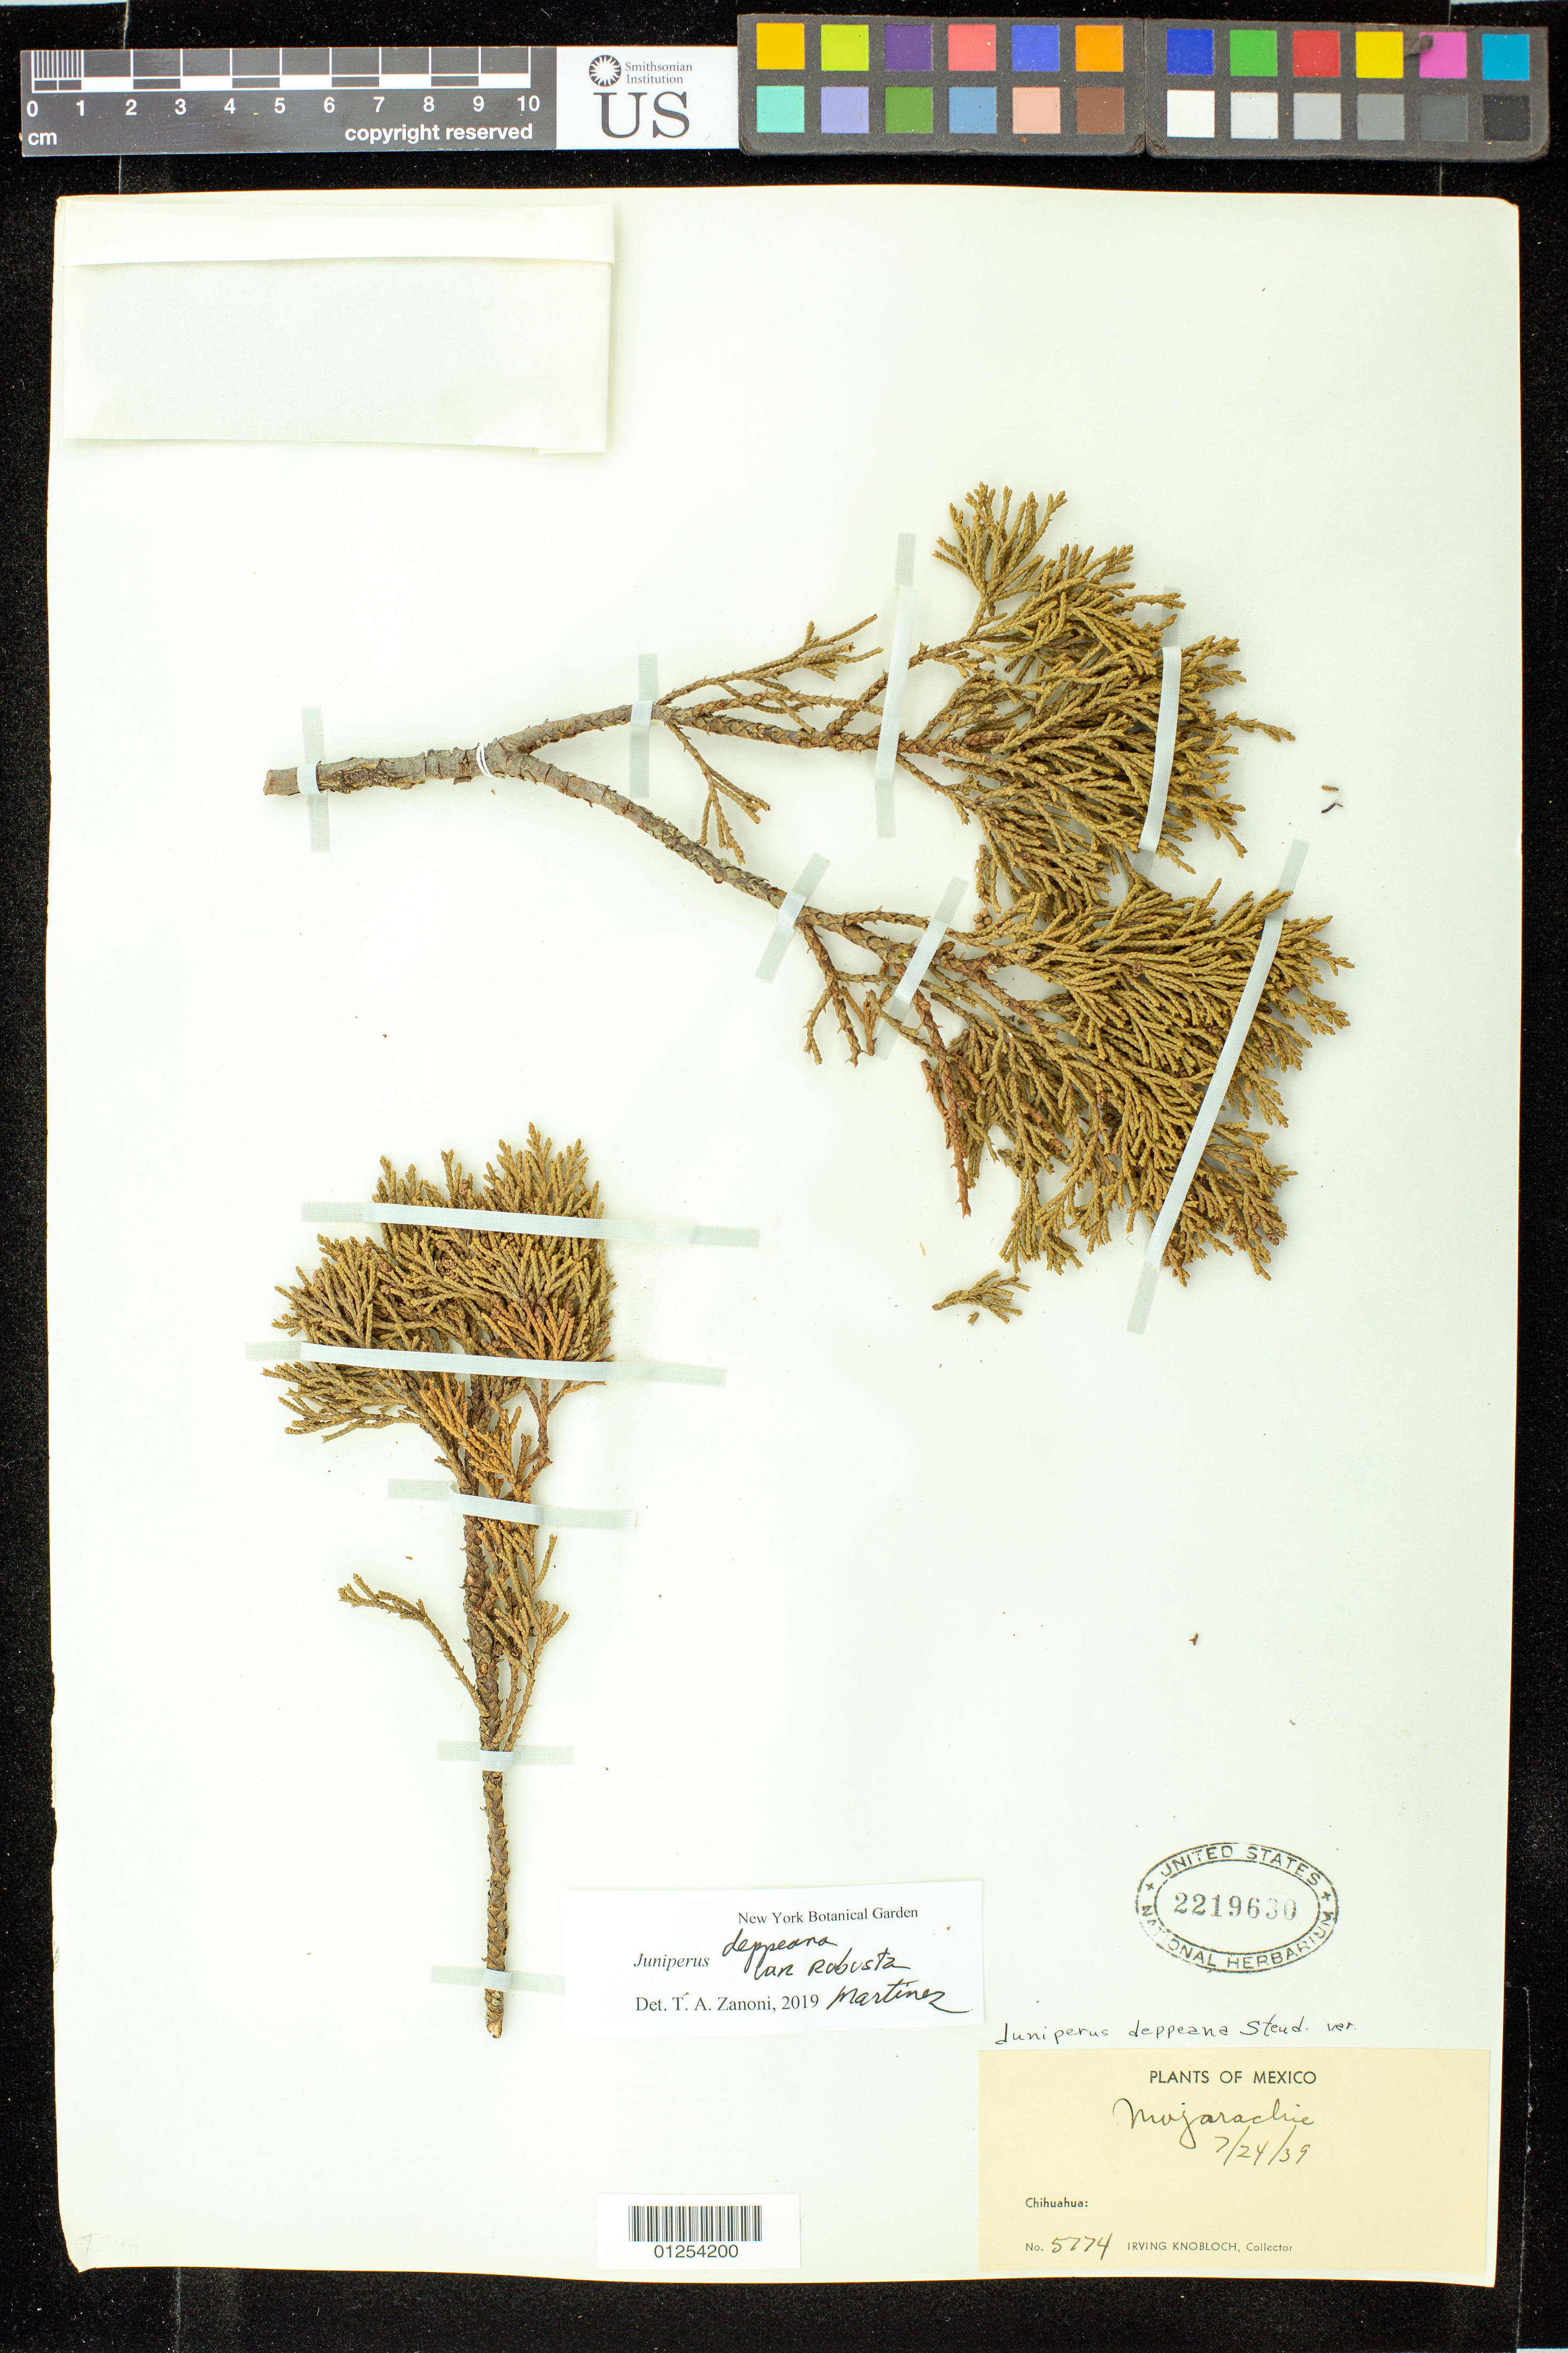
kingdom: Plantae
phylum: Tracheophyta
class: Pinopsida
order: Pinales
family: Cupressaceae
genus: Juniperus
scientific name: Juniperus deppeana var. robusta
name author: Martínez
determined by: Zanoni, T. A., (NY), New York Botanical Garden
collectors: I. W. Knobloch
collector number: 5774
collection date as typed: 7/24/39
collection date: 1939-07-24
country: Mexico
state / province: Chihuahua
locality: Mojarachic, Chihuahua.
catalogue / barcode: US 2219630